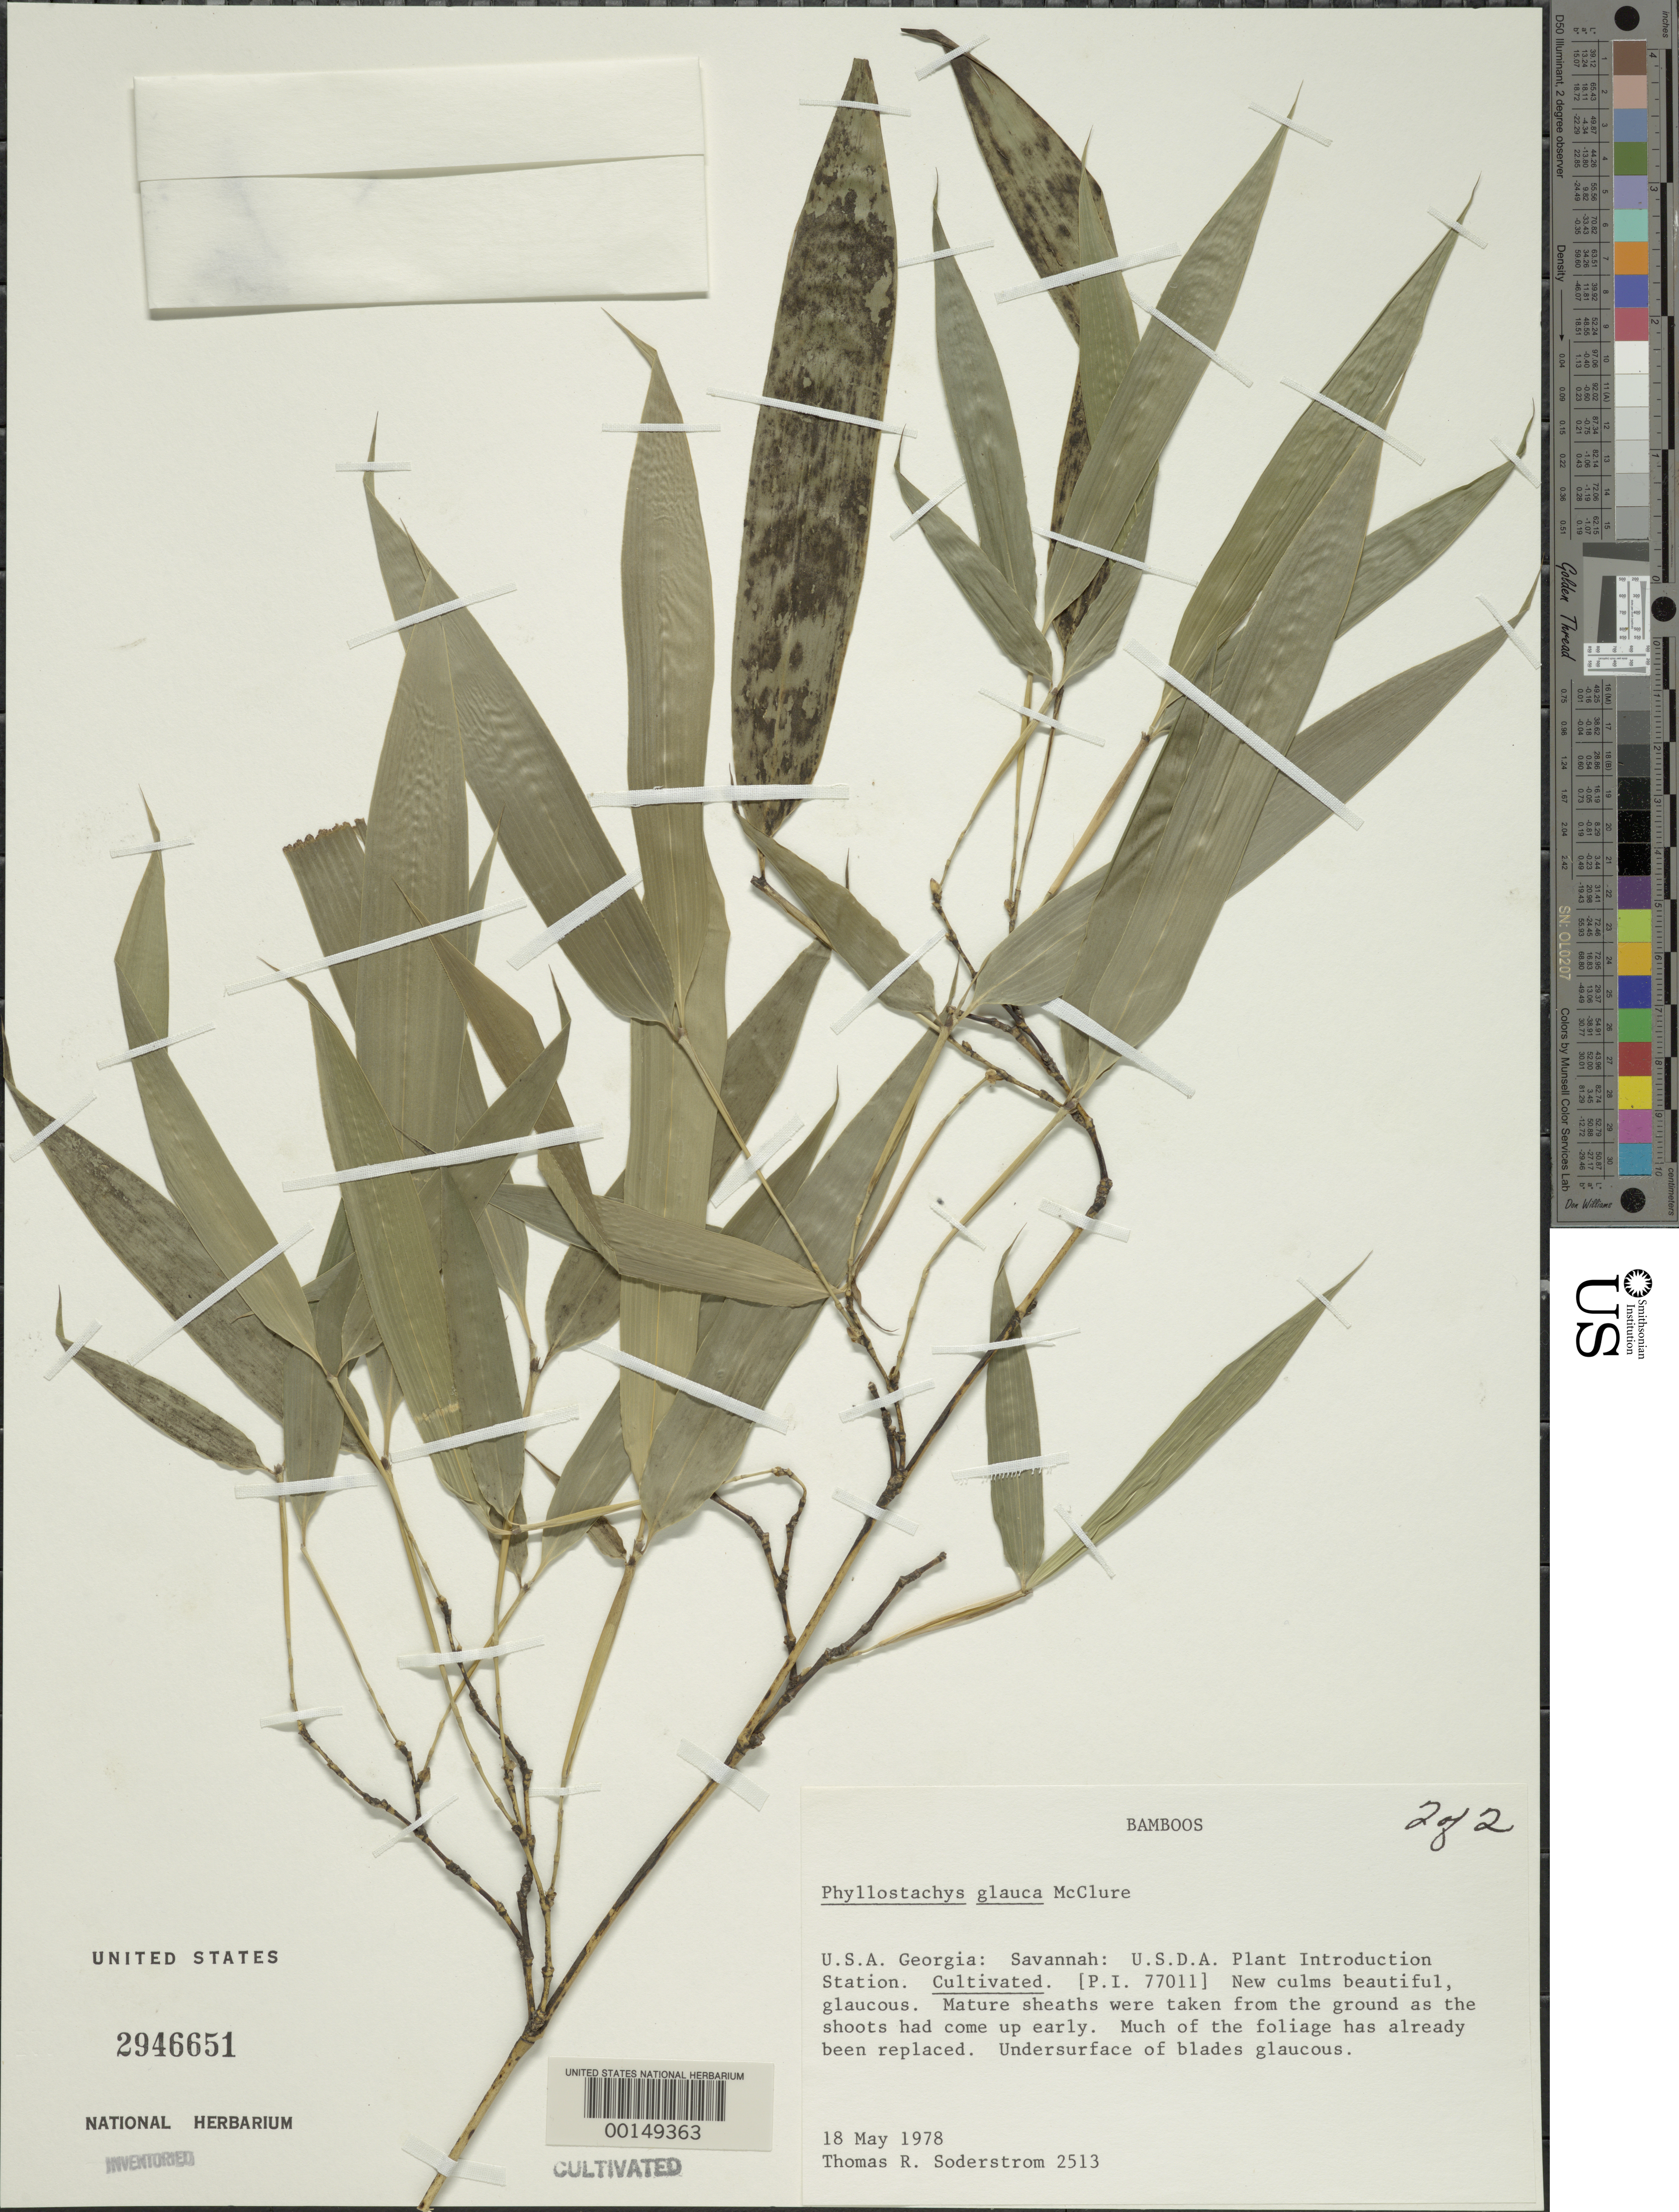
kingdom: Plantae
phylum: Tracheophyta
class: Liliopsida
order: Poales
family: Poaceae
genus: Phyllostachys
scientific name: Phyllostachys glauca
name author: McClure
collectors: T. R. Soderstrom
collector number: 2513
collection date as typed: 18 May 1978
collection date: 1978-05-18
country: United States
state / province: Georgia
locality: Savannah, usda p.i. garden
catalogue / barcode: US 2946651